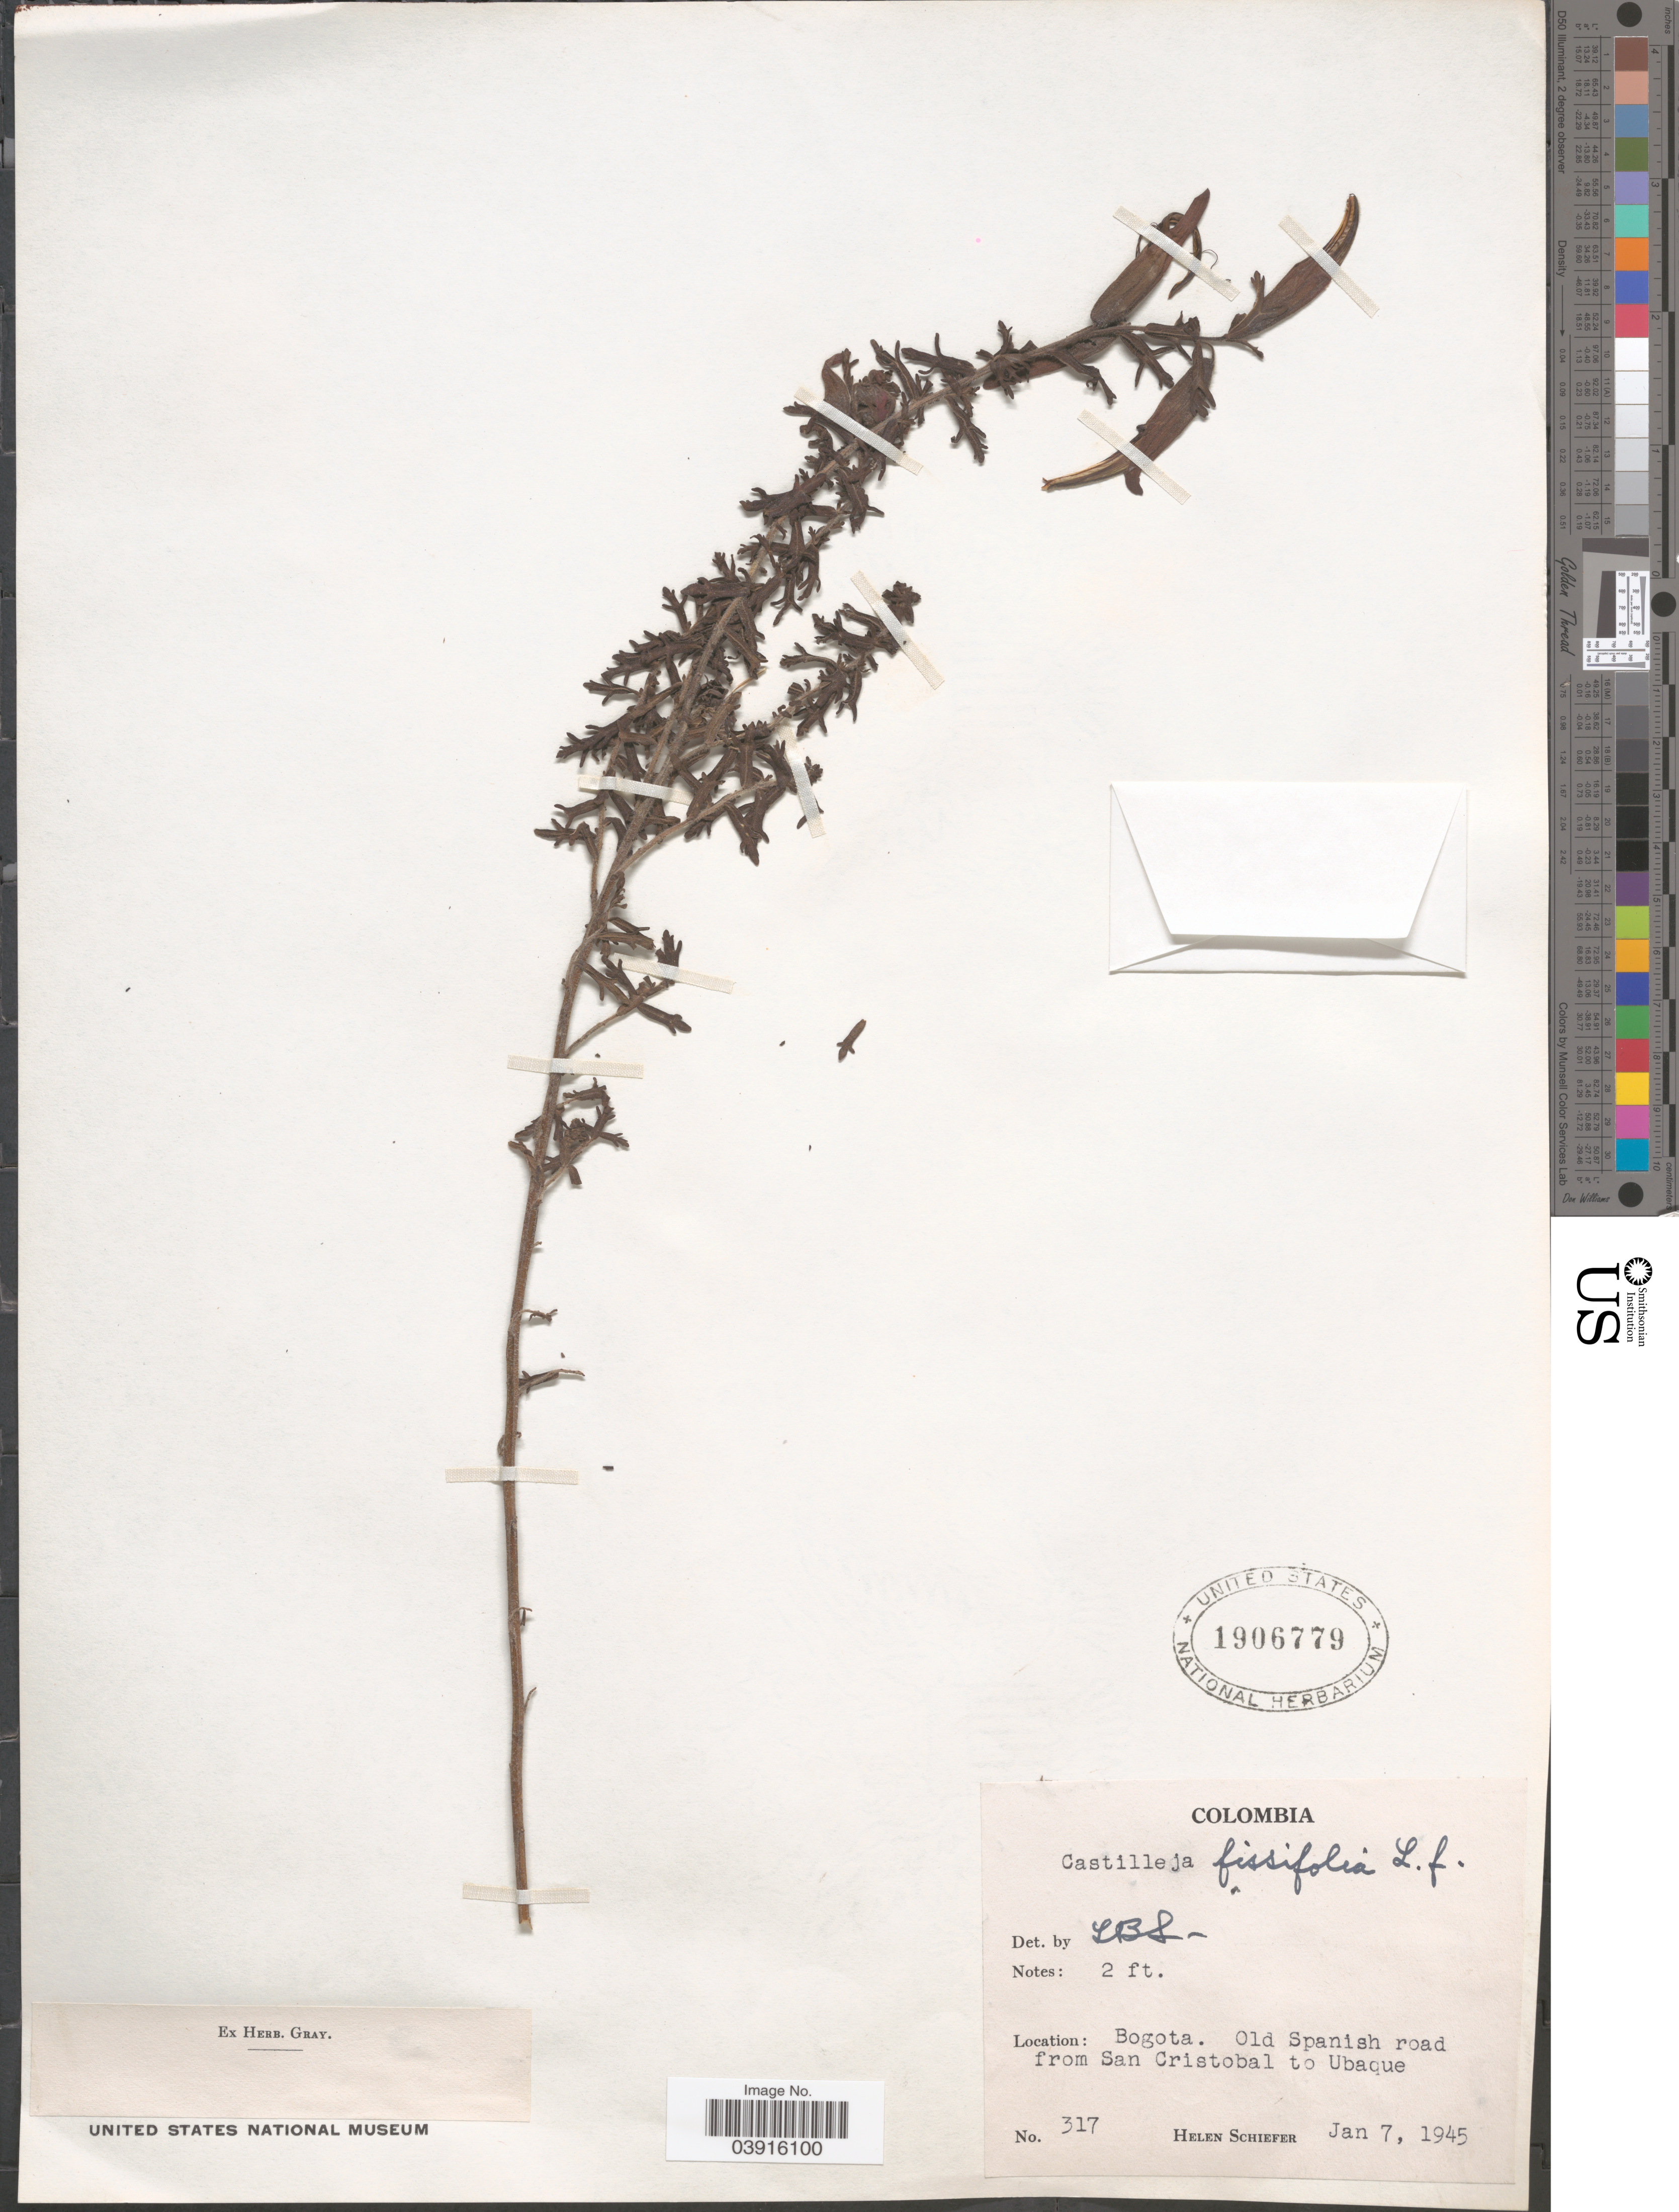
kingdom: Plantae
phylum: Tracheophyta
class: Magnoliopsida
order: Lamiales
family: Orobanchaceae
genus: Castilleja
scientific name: Castilleja fissifolia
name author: L. f.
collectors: H. Schiefer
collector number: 317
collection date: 1945-01-07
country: Colombia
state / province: Bogota D.C.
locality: Bogota. Old Spanish road from San Cristobal to Ubaque.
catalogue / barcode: US 1906779